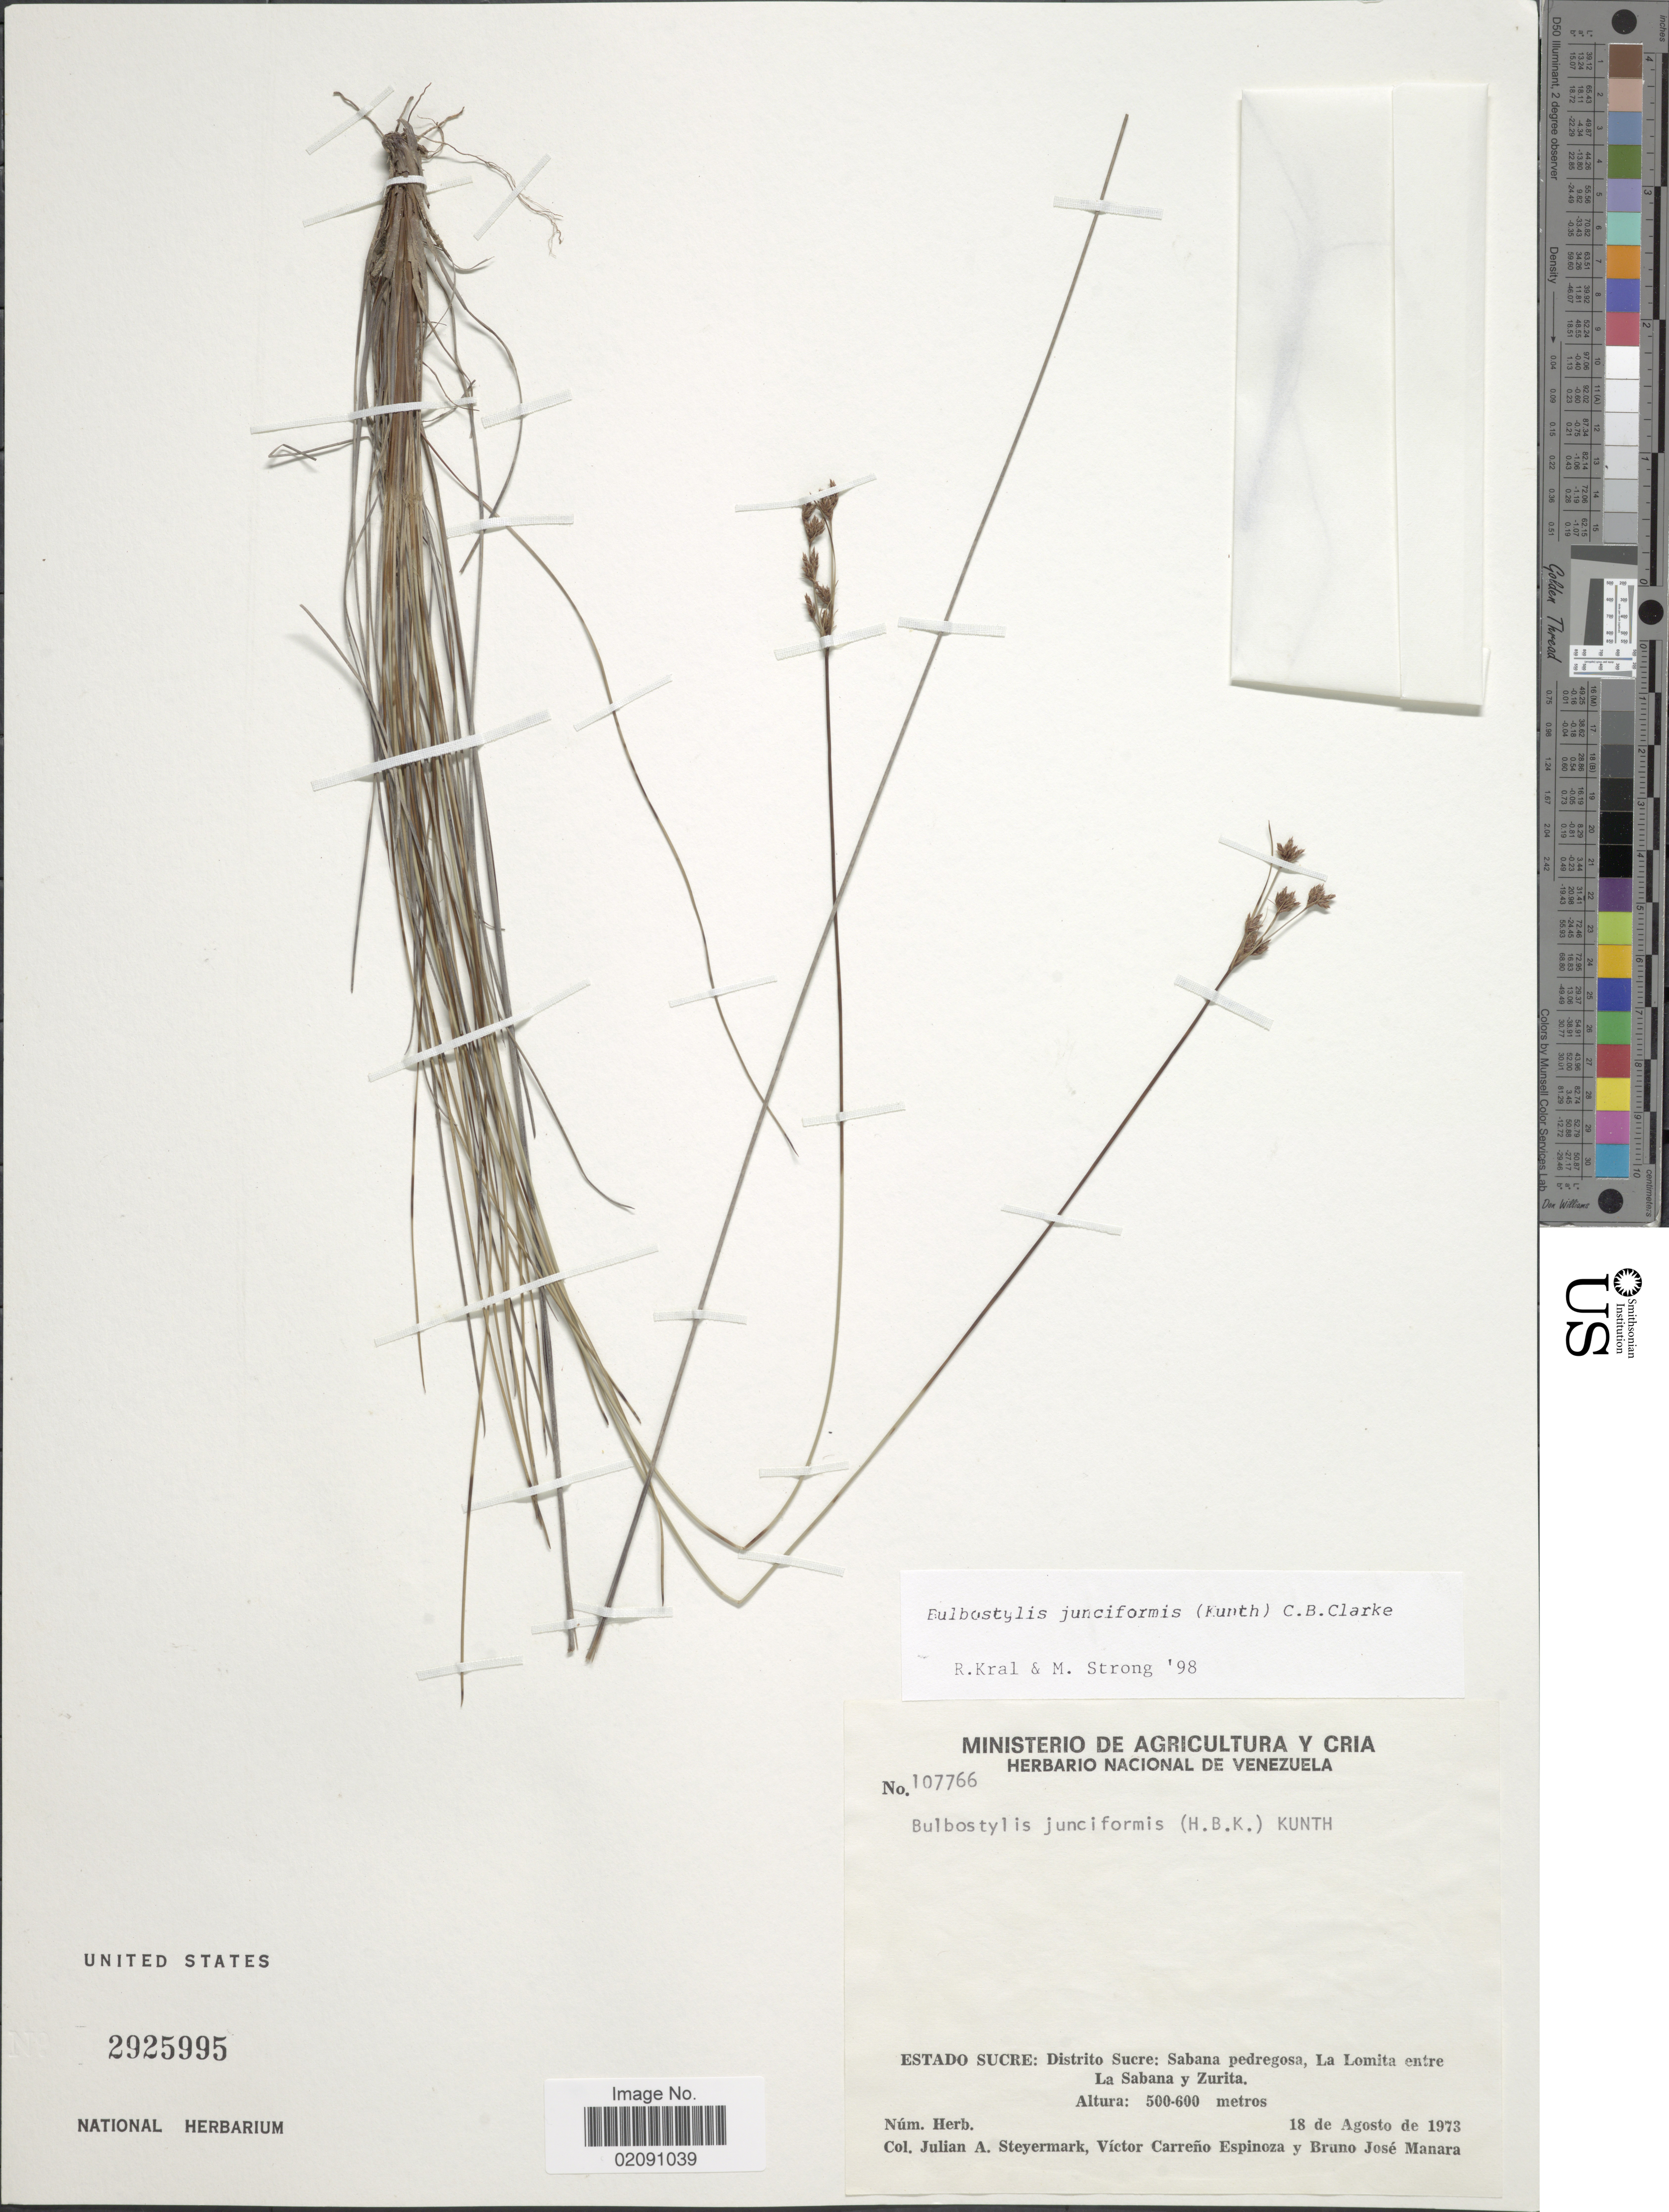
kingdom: Plantae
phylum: Tracheophyta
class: Liliopsida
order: Poales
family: Cyperaceae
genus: Bulbostylis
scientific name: Bulbostylis junciformis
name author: (Kunth) C.B. Clarke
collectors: J. Steyermark, V. Espinoza & B. Manara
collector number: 107766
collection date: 1973-08-18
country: Venezuela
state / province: Sucre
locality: Estado Sucre; Distrito Sucre: Sabana pedregoso, La Lomita entre La Sabana y Zurita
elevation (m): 500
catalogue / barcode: US 2925995